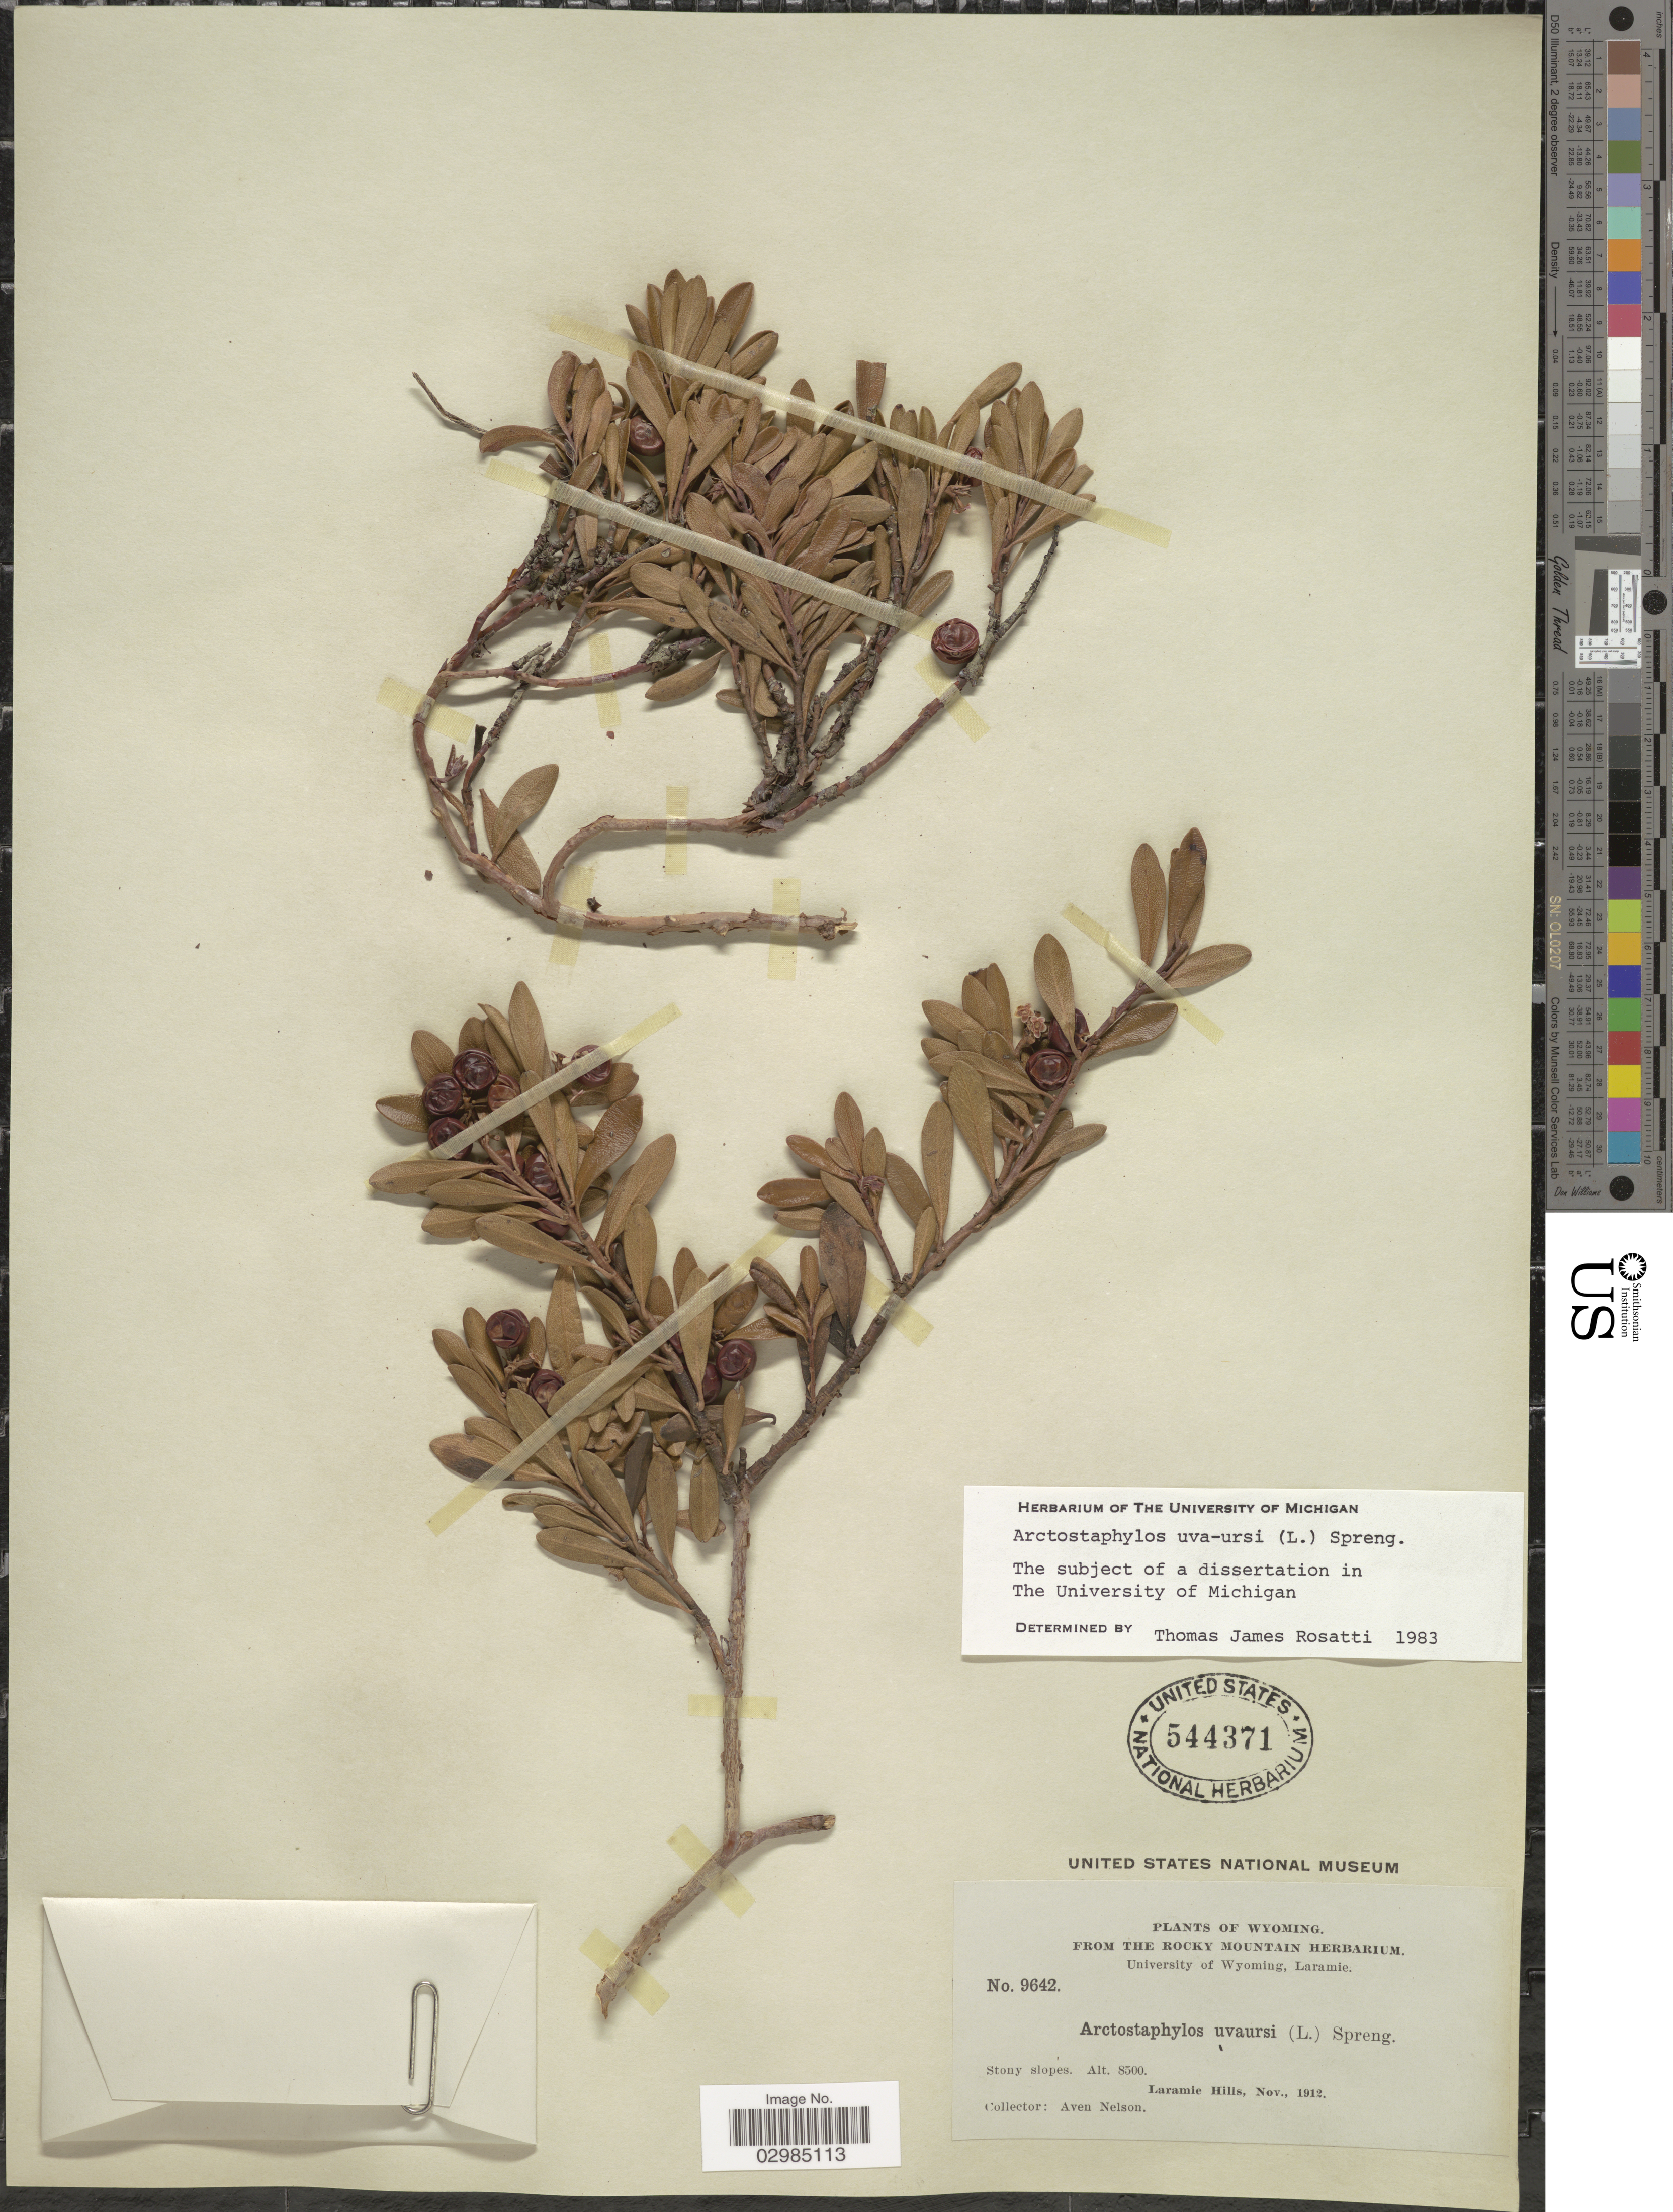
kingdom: Plantae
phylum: Tracheophyta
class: Magnoliopsida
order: Ericales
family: Ericaceae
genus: Arctostaphylos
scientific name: Arctostaphylos uva-ursi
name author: (L.) Spreng.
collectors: A. Nelson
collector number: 9642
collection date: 1912-11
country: United States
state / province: Wyoming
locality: Stony slopes. Laramie Hills.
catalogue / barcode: US 544371